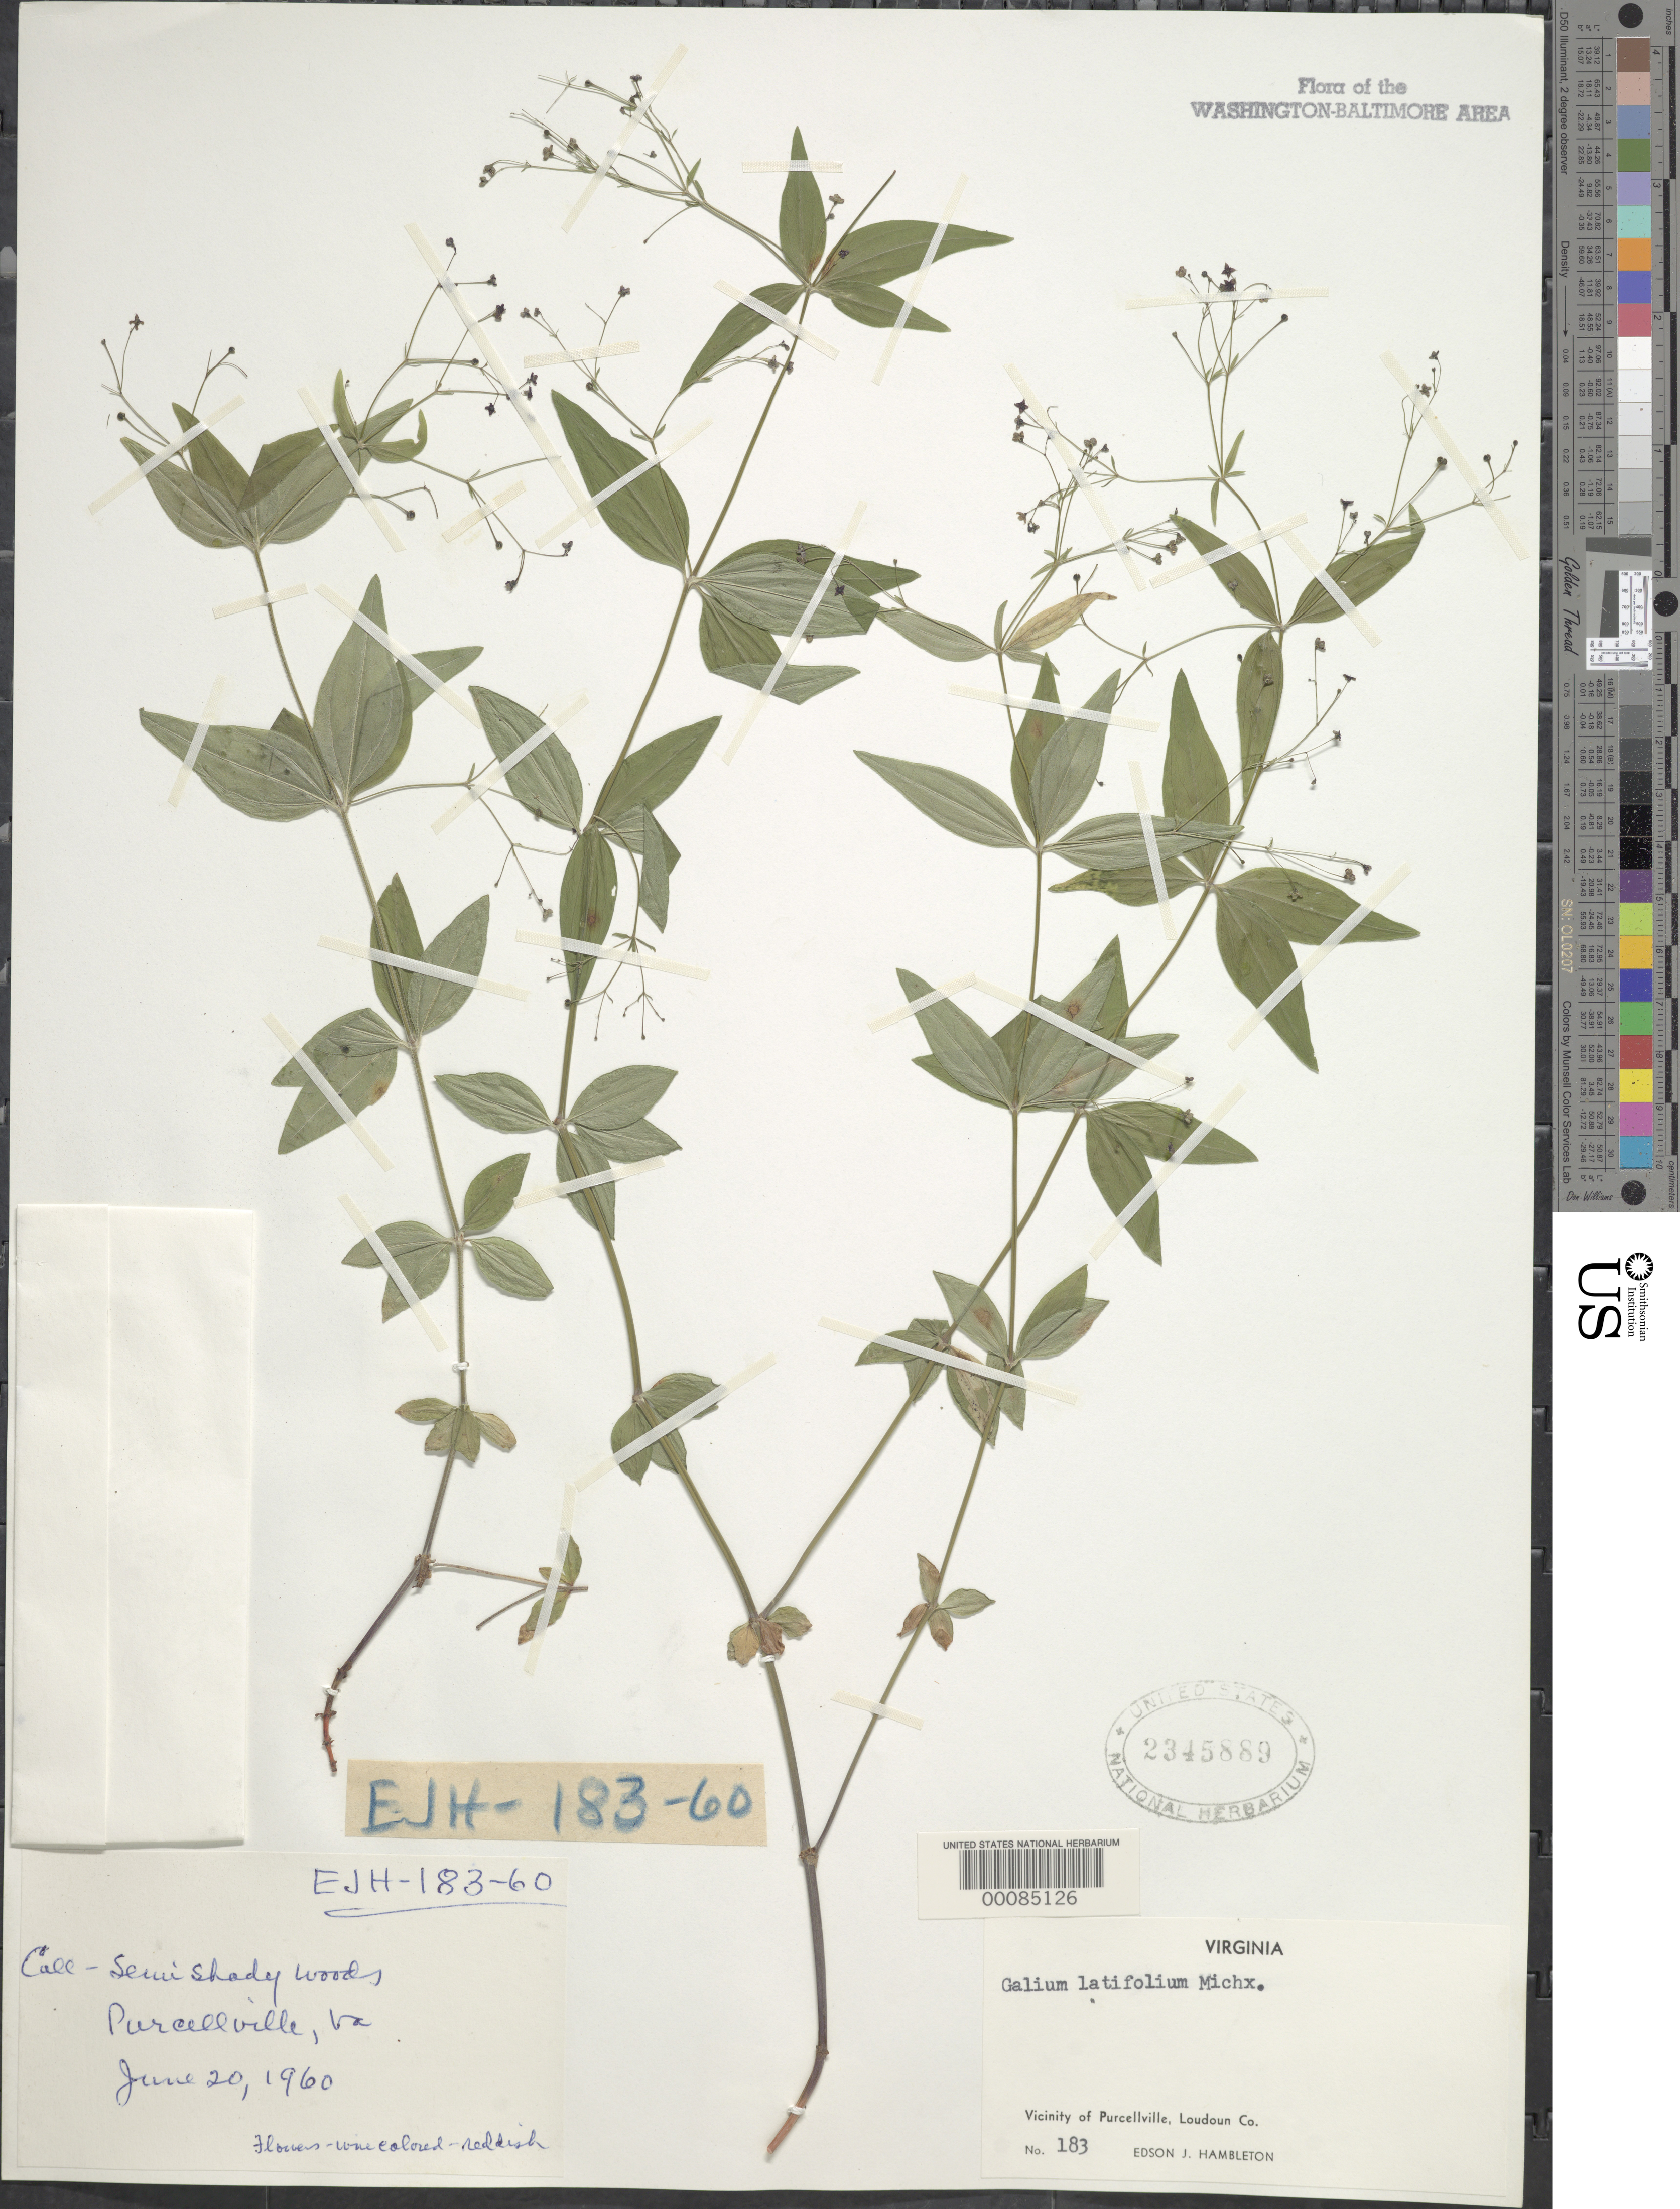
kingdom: Plantae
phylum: Tracheophyta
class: Magnoliopsida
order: Gentianales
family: Rubiaceae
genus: Galium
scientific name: Galium latifolium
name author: Michx.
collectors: E. Hambleton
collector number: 183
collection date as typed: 20 Jun 1960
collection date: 1960-06-20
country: United States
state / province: Virginia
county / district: Loudoun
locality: Purcellville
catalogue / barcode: US 2345889